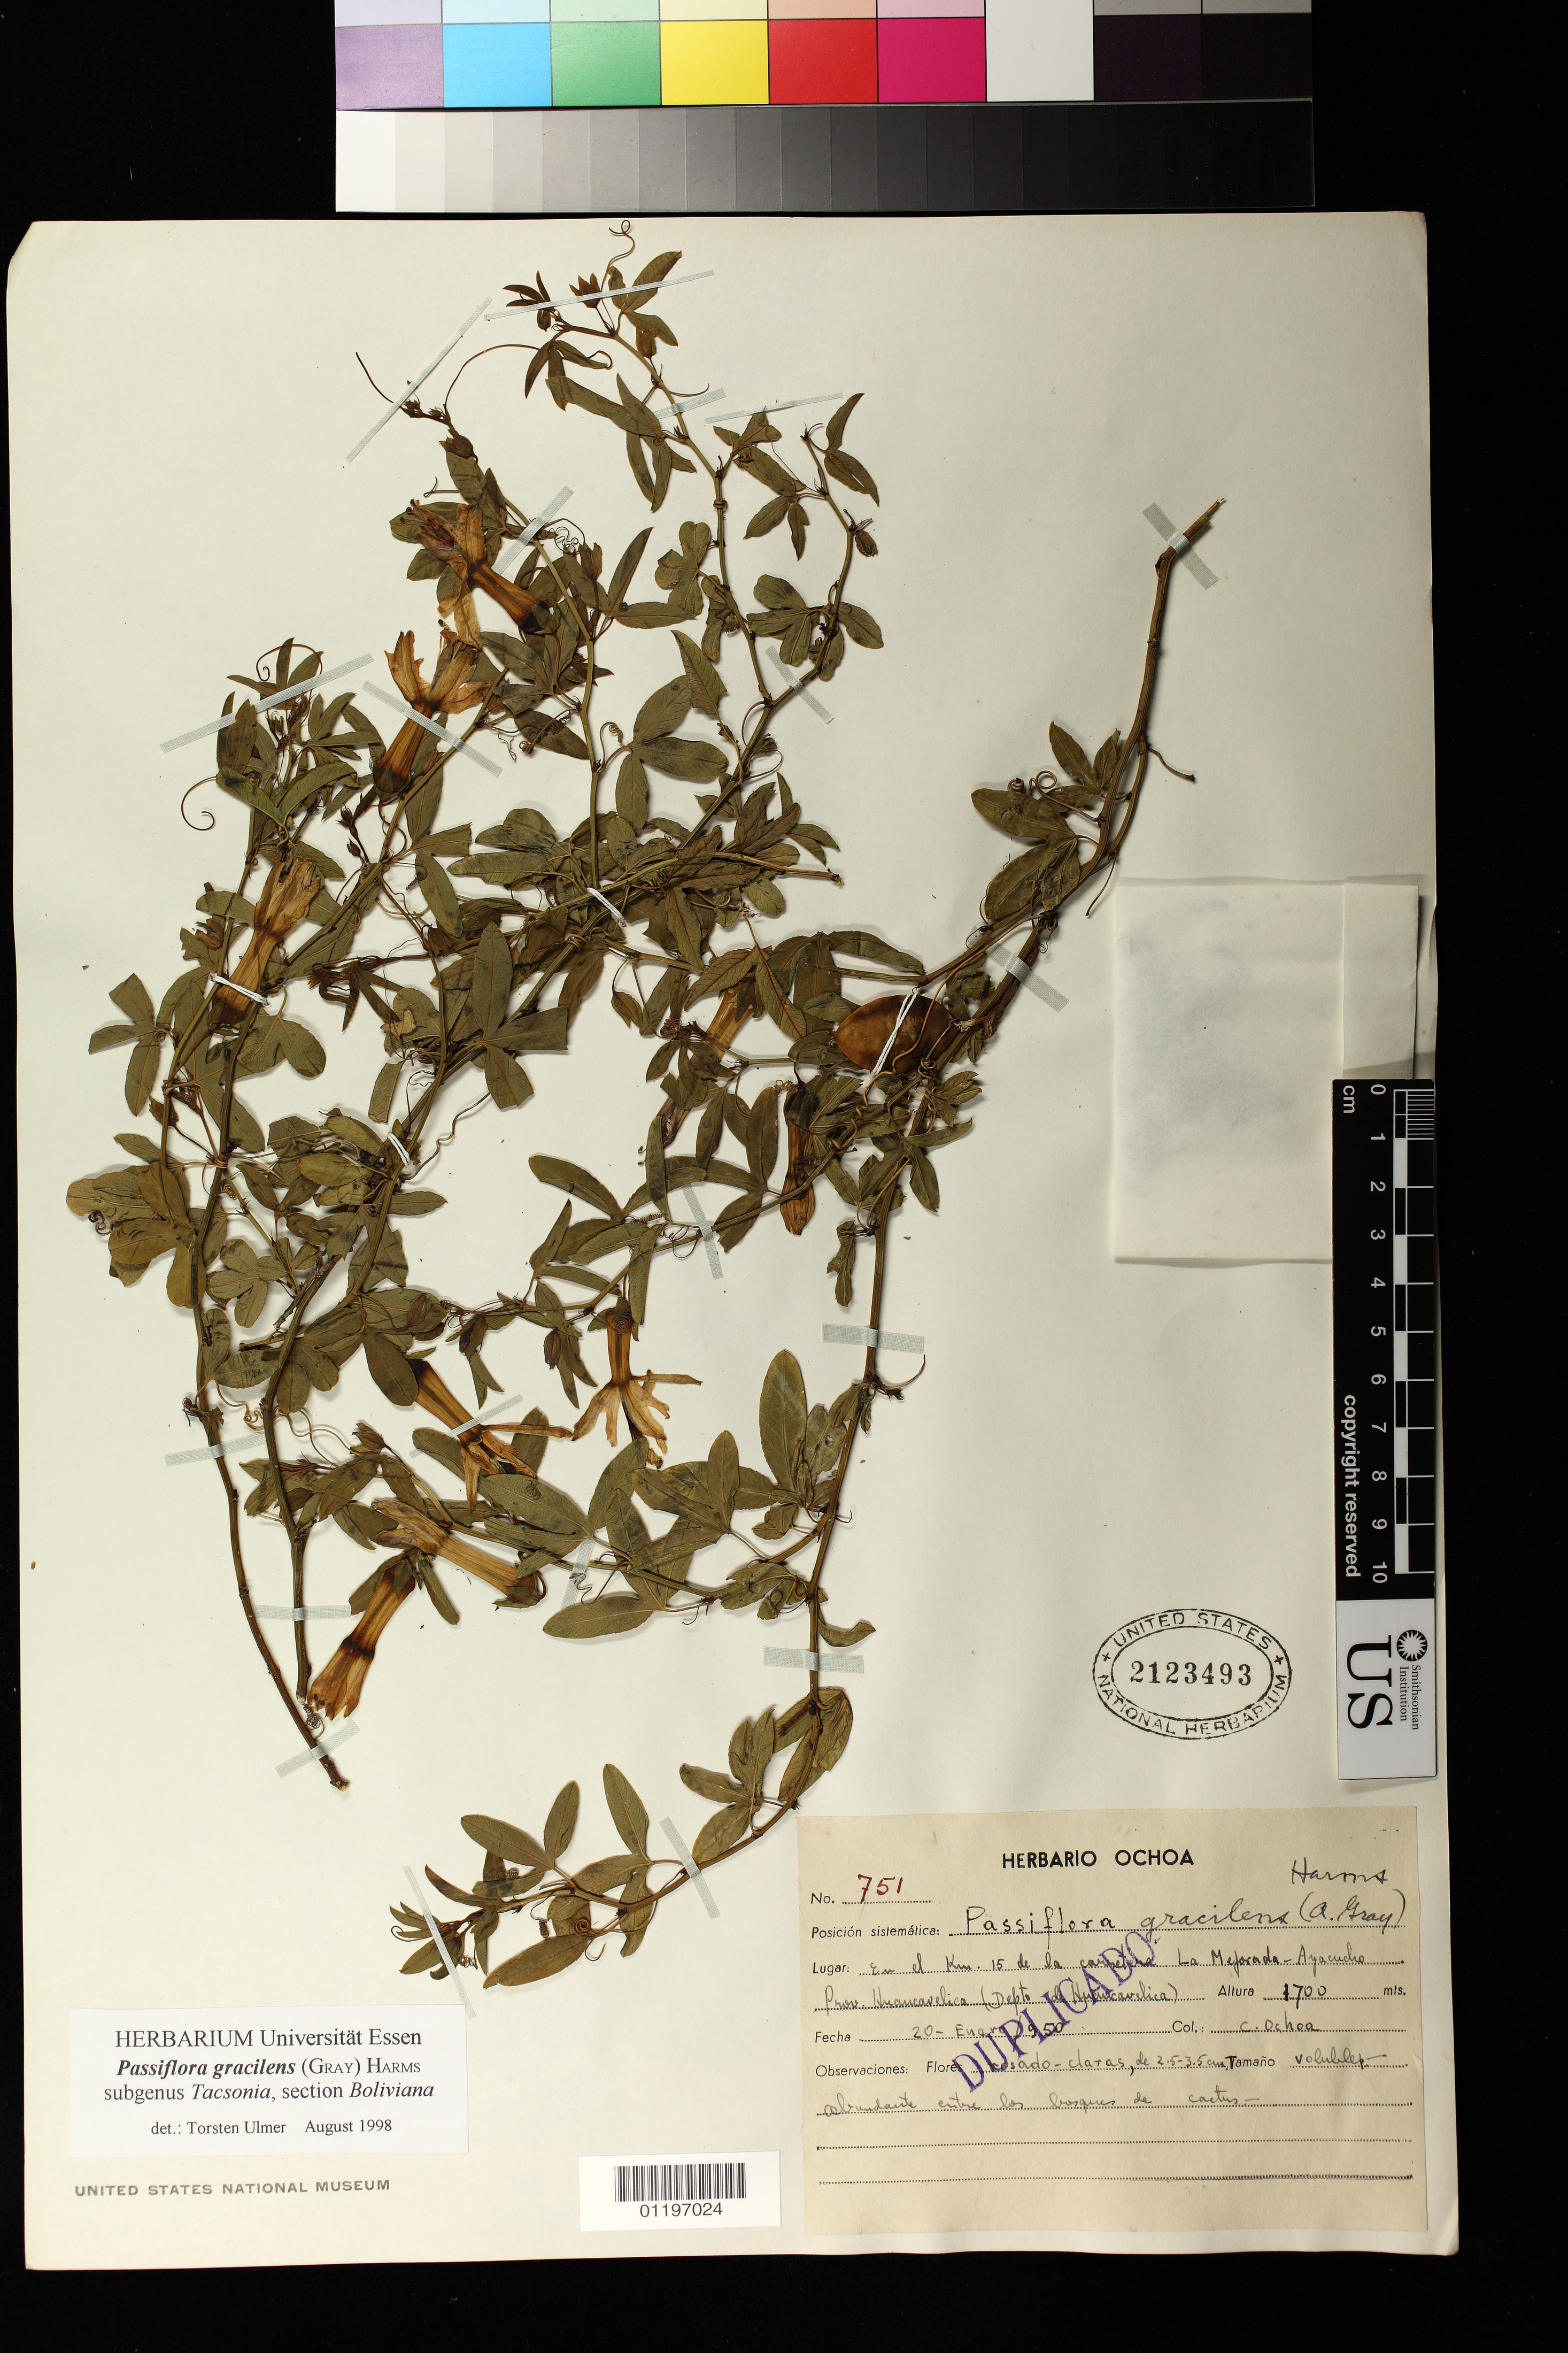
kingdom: Plantae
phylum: Tracheophyta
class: Magnoliopsida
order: Malpighiales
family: Passifloraceae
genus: Passiflora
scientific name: Passiflora gracilens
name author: (A. Gray) Harms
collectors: C. M. Ochoa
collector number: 751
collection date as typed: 20 Jan 1950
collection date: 1950-01-20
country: Peru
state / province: Huancavelica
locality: En el Km. 15 de la carretera La Mejorada Ayacucho. Prov. Huancavelica.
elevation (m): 1700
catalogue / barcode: US 2123493